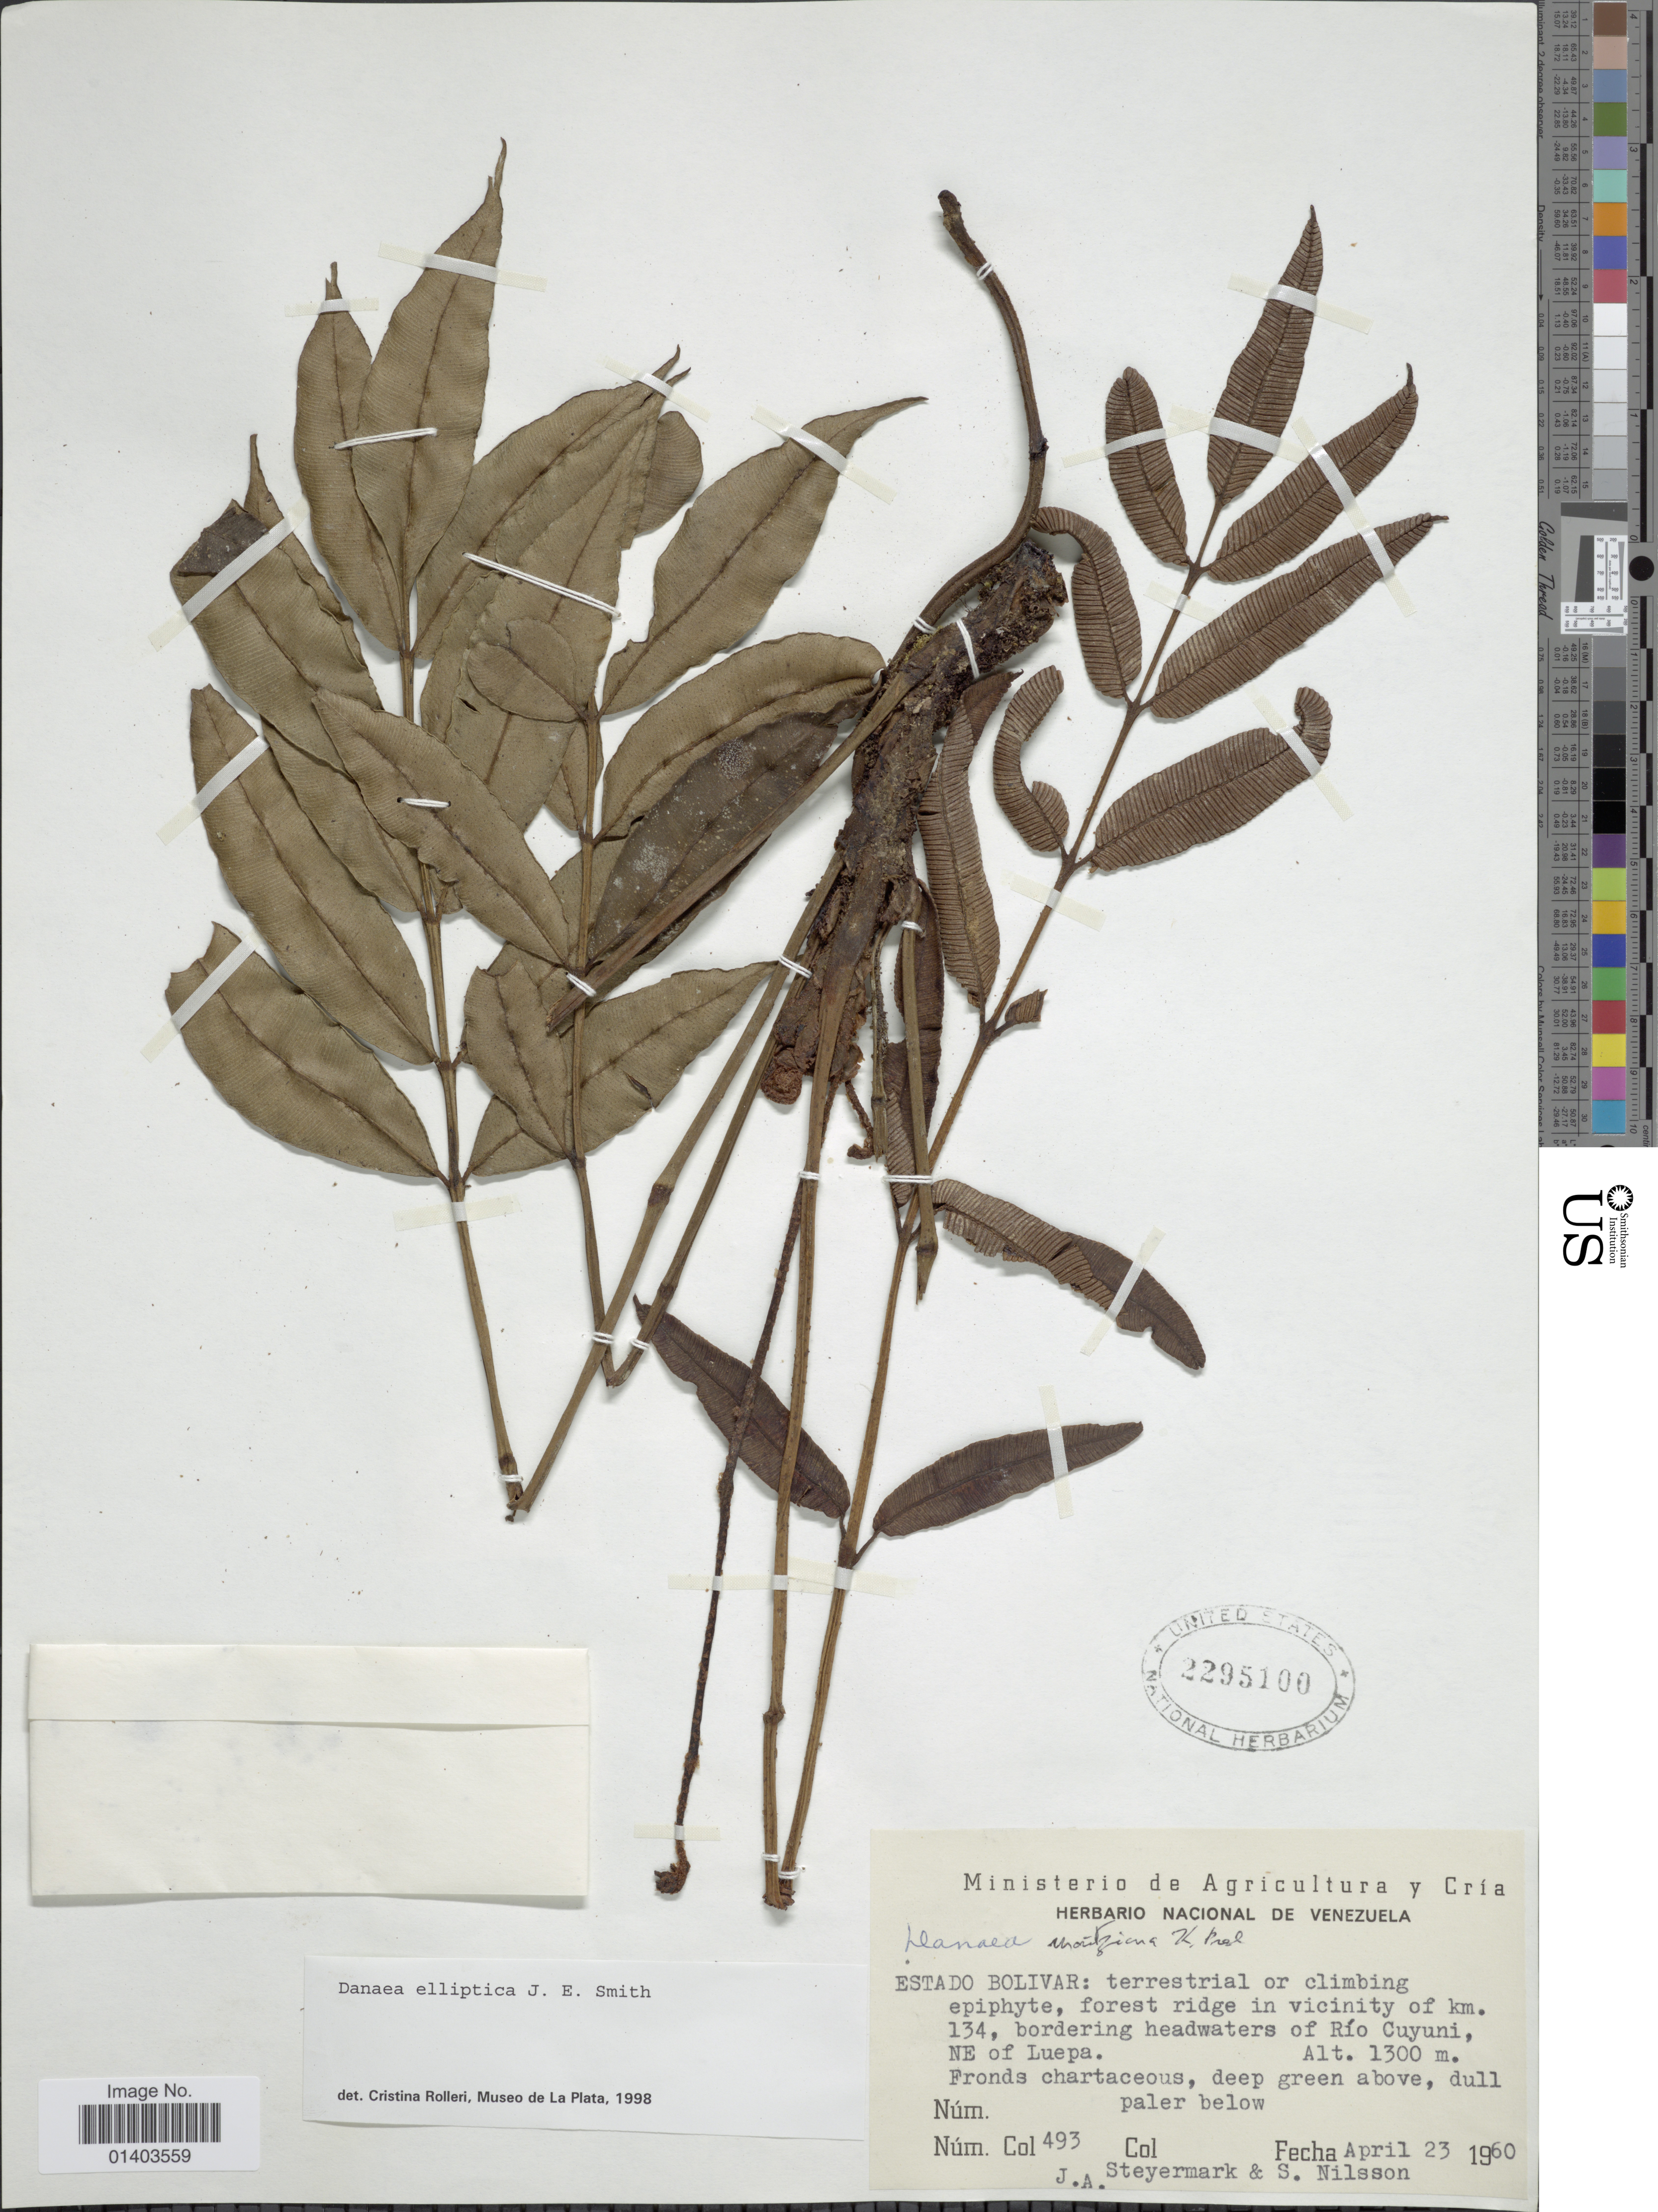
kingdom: Plantae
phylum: Tracheophyta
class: Polypodiopsida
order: Marattiales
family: Marattiaceae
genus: Danaea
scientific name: Danaea elliptica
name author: Sm.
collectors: J. Steyermark & S. Nilsson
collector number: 493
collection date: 1960-04-23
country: Venezuela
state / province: Bolivar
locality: Estado Bolivar: terrestial or climbing epiphyte, forest ridge in vicinity of km. 134m bordering headwaters of Río Cuyuni, NE of Luepa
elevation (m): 1300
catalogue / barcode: US 2295100